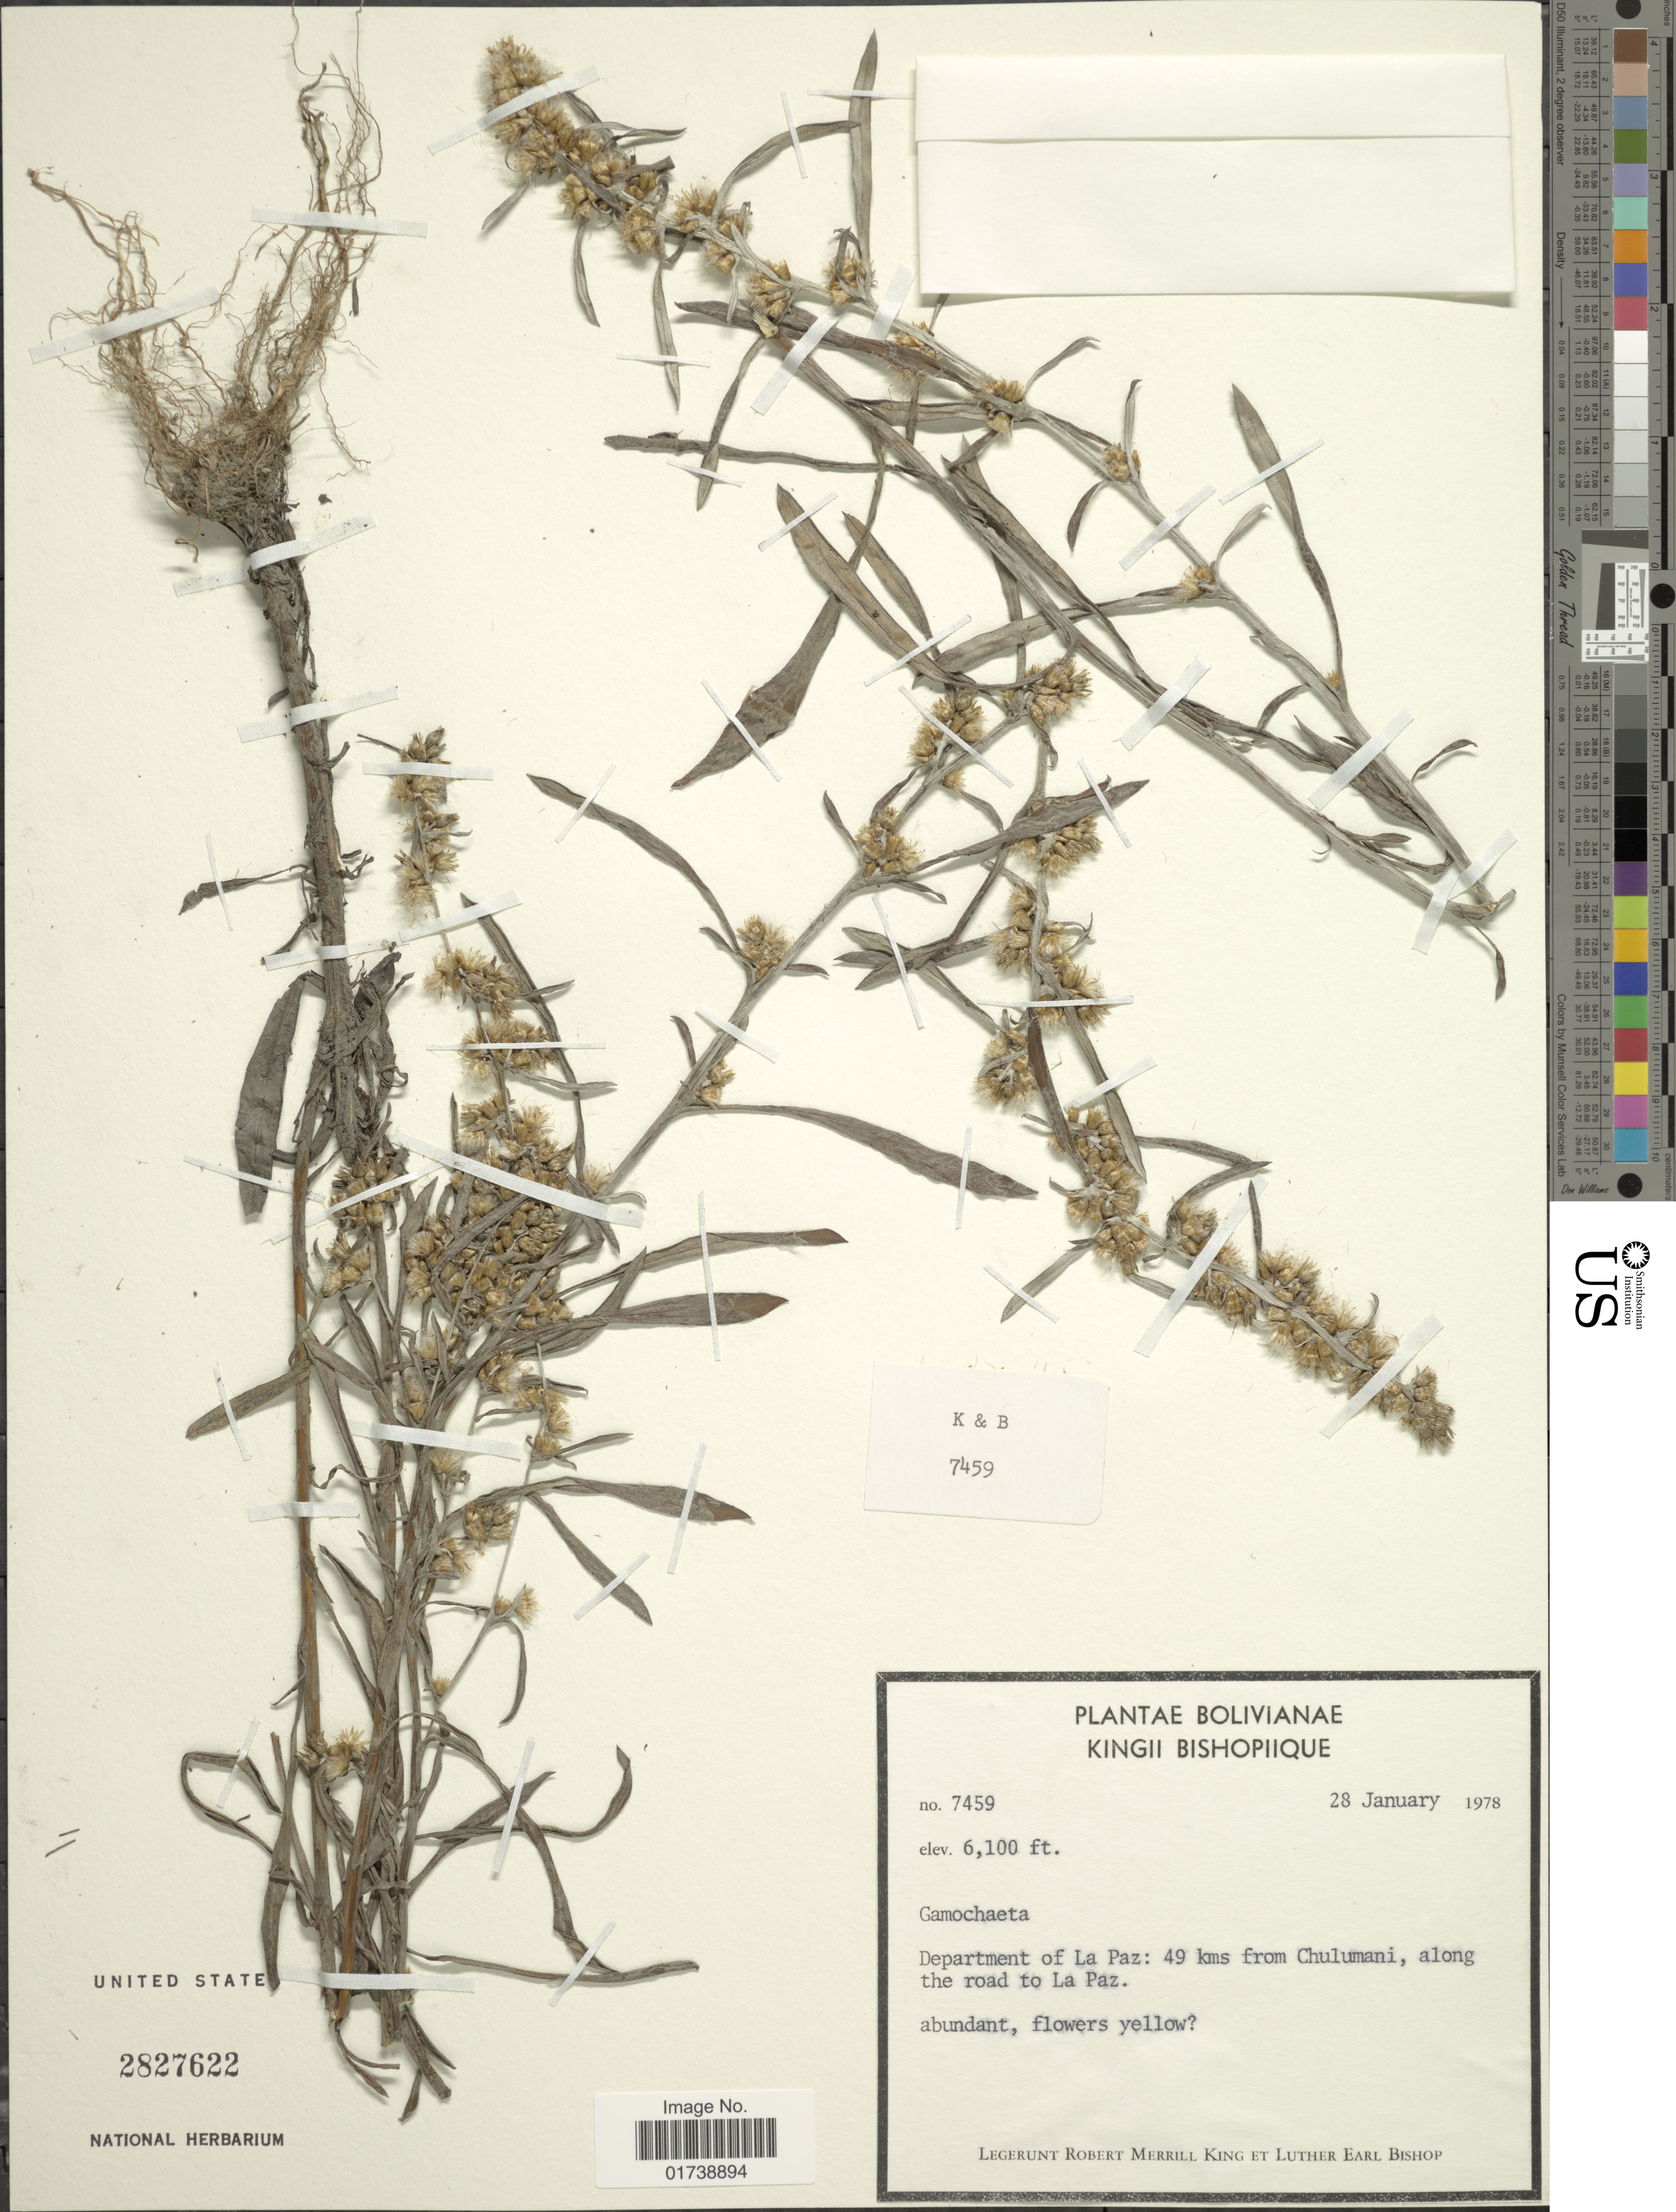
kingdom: Plantae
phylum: Tracheophyta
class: Magnoliopsida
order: Asterales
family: Asteraceae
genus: Gamochaeta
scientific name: Gamochaeta sp.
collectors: R. M. King & L. E. Bishop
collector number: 7459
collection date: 1978-01-28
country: Bolivia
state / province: La Paz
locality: Bolivianae, 49 kms from Chulumani, along the road to La Paz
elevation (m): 1859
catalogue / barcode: US 2827622